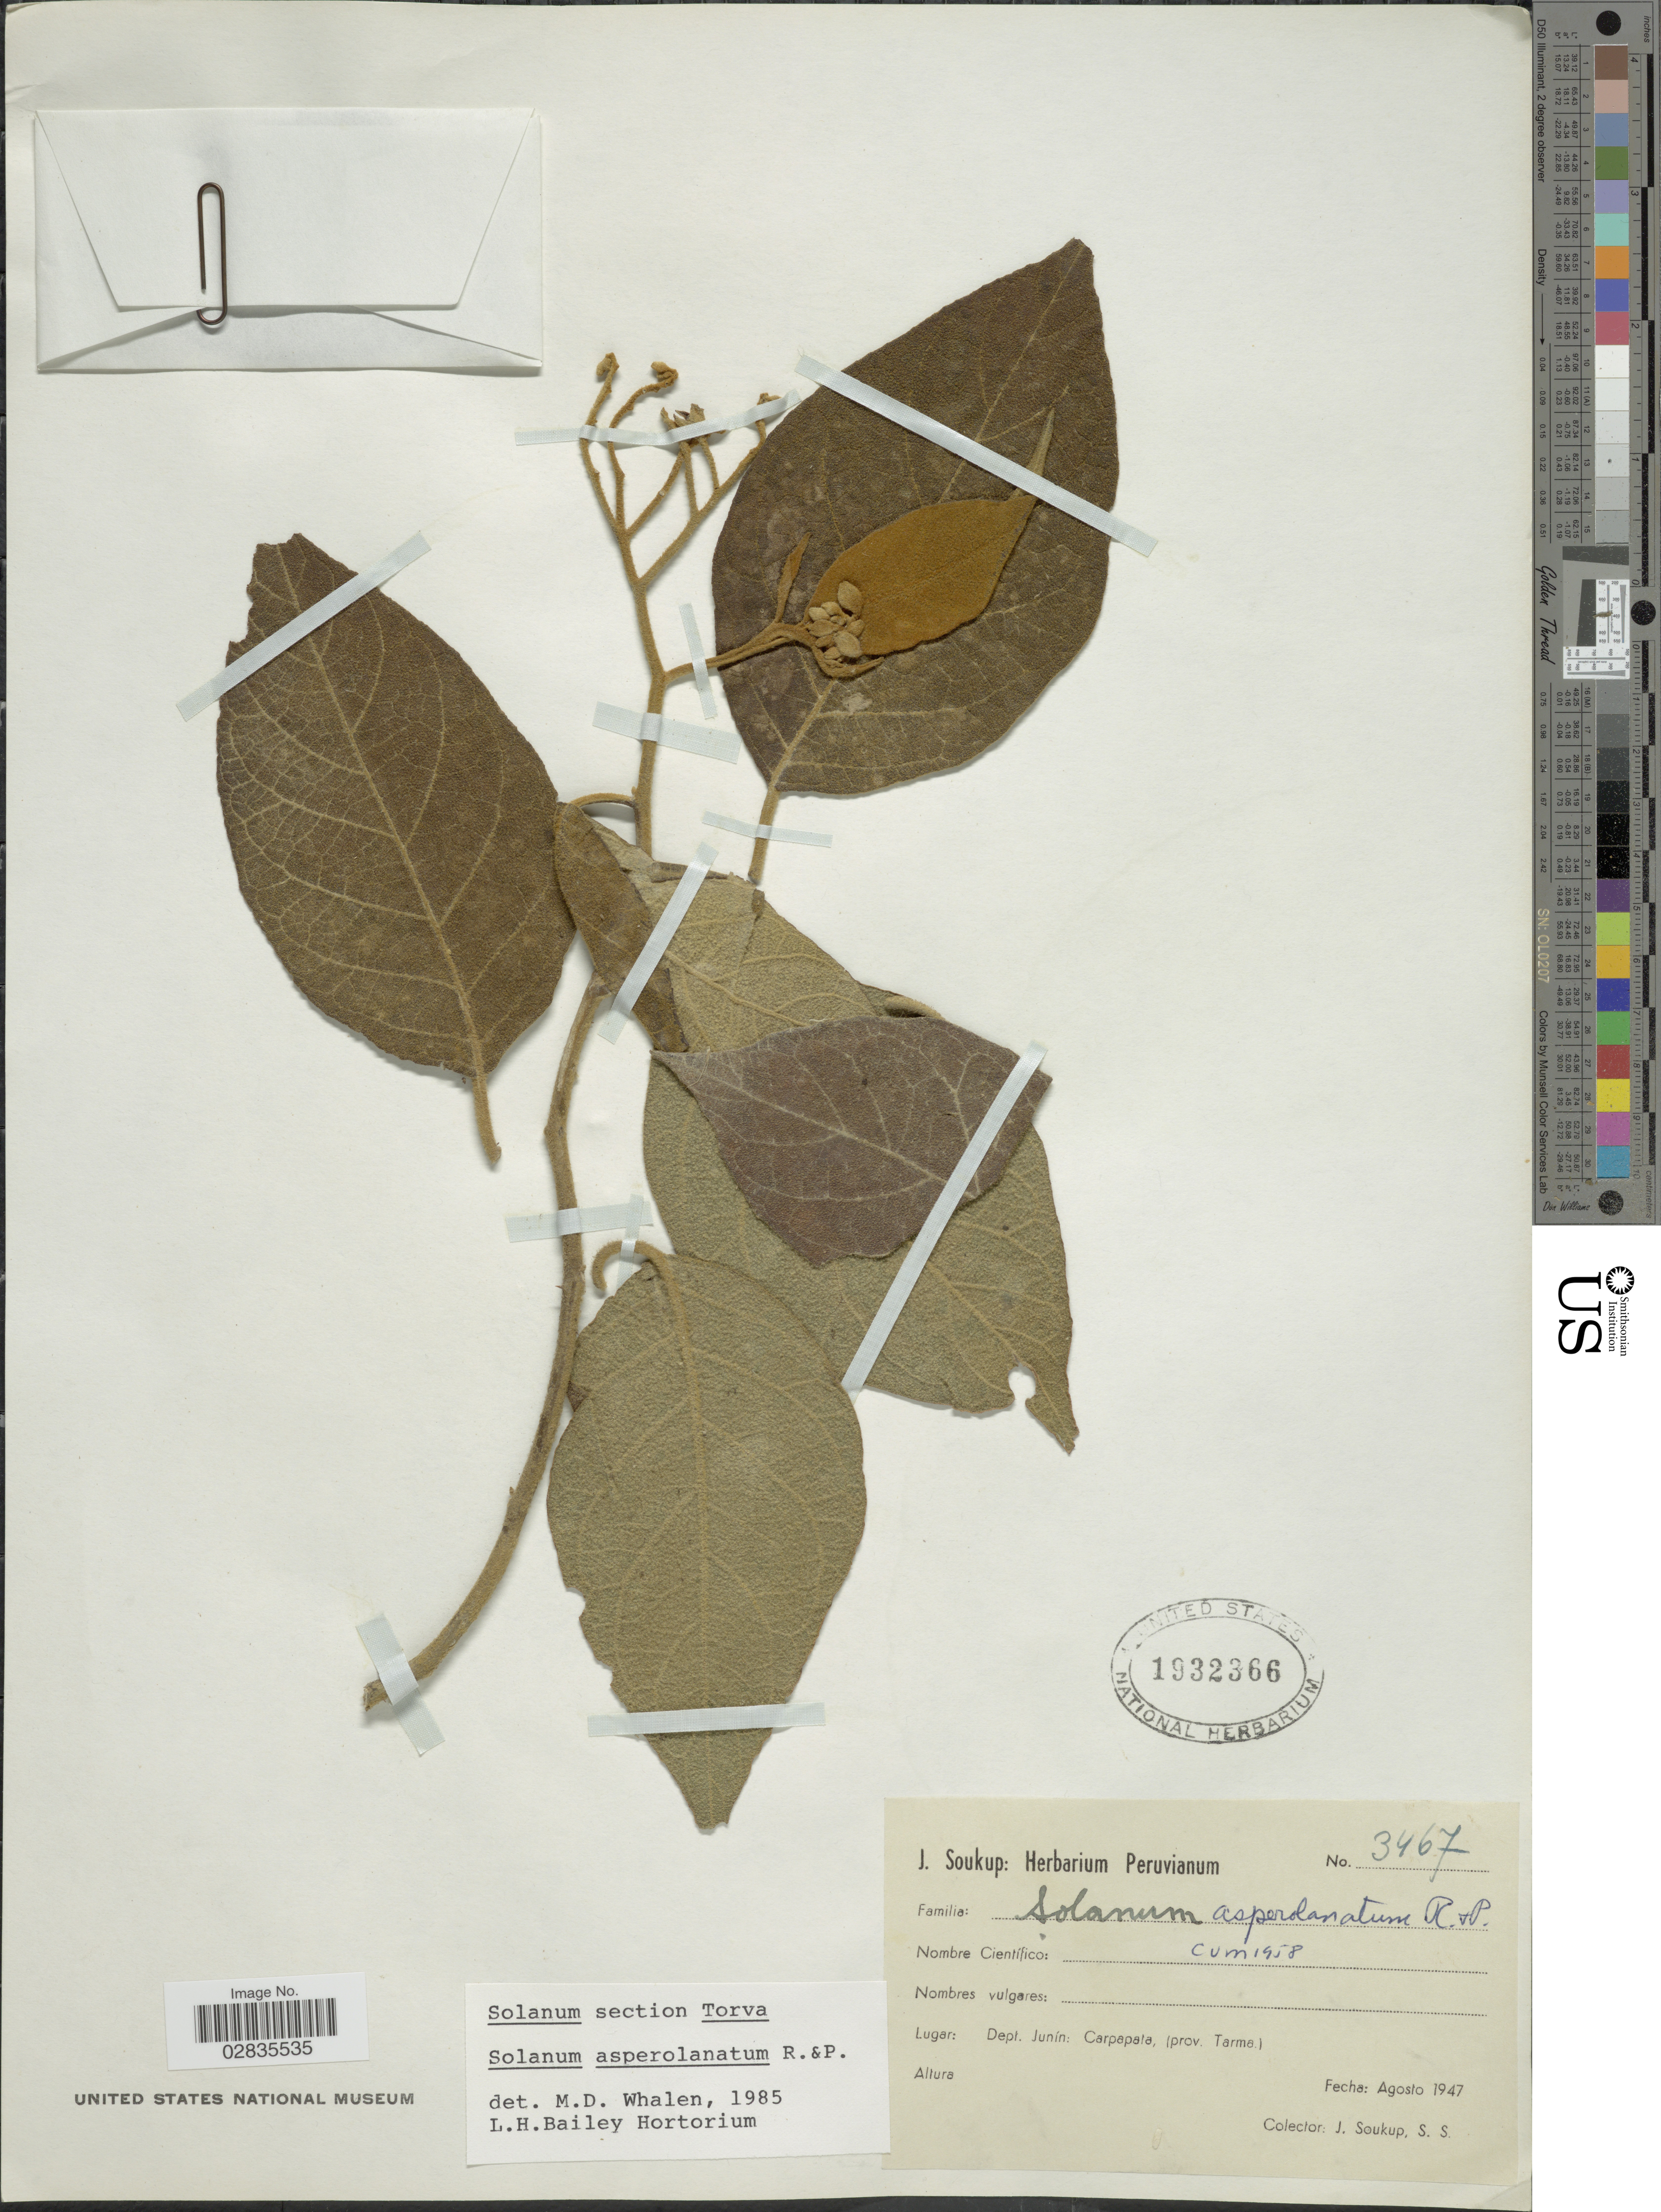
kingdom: Plantae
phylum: Tracheophyta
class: Magnoliopsida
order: Solanales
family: Solanaceae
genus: Solanum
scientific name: Solanum asperolanatum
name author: Ruiz & Pav.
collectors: J. Soukup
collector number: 3467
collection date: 1947-08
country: Peru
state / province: Junín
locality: Dept. Junín: Carpapata, (prov. Tarma).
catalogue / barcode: US 1932366